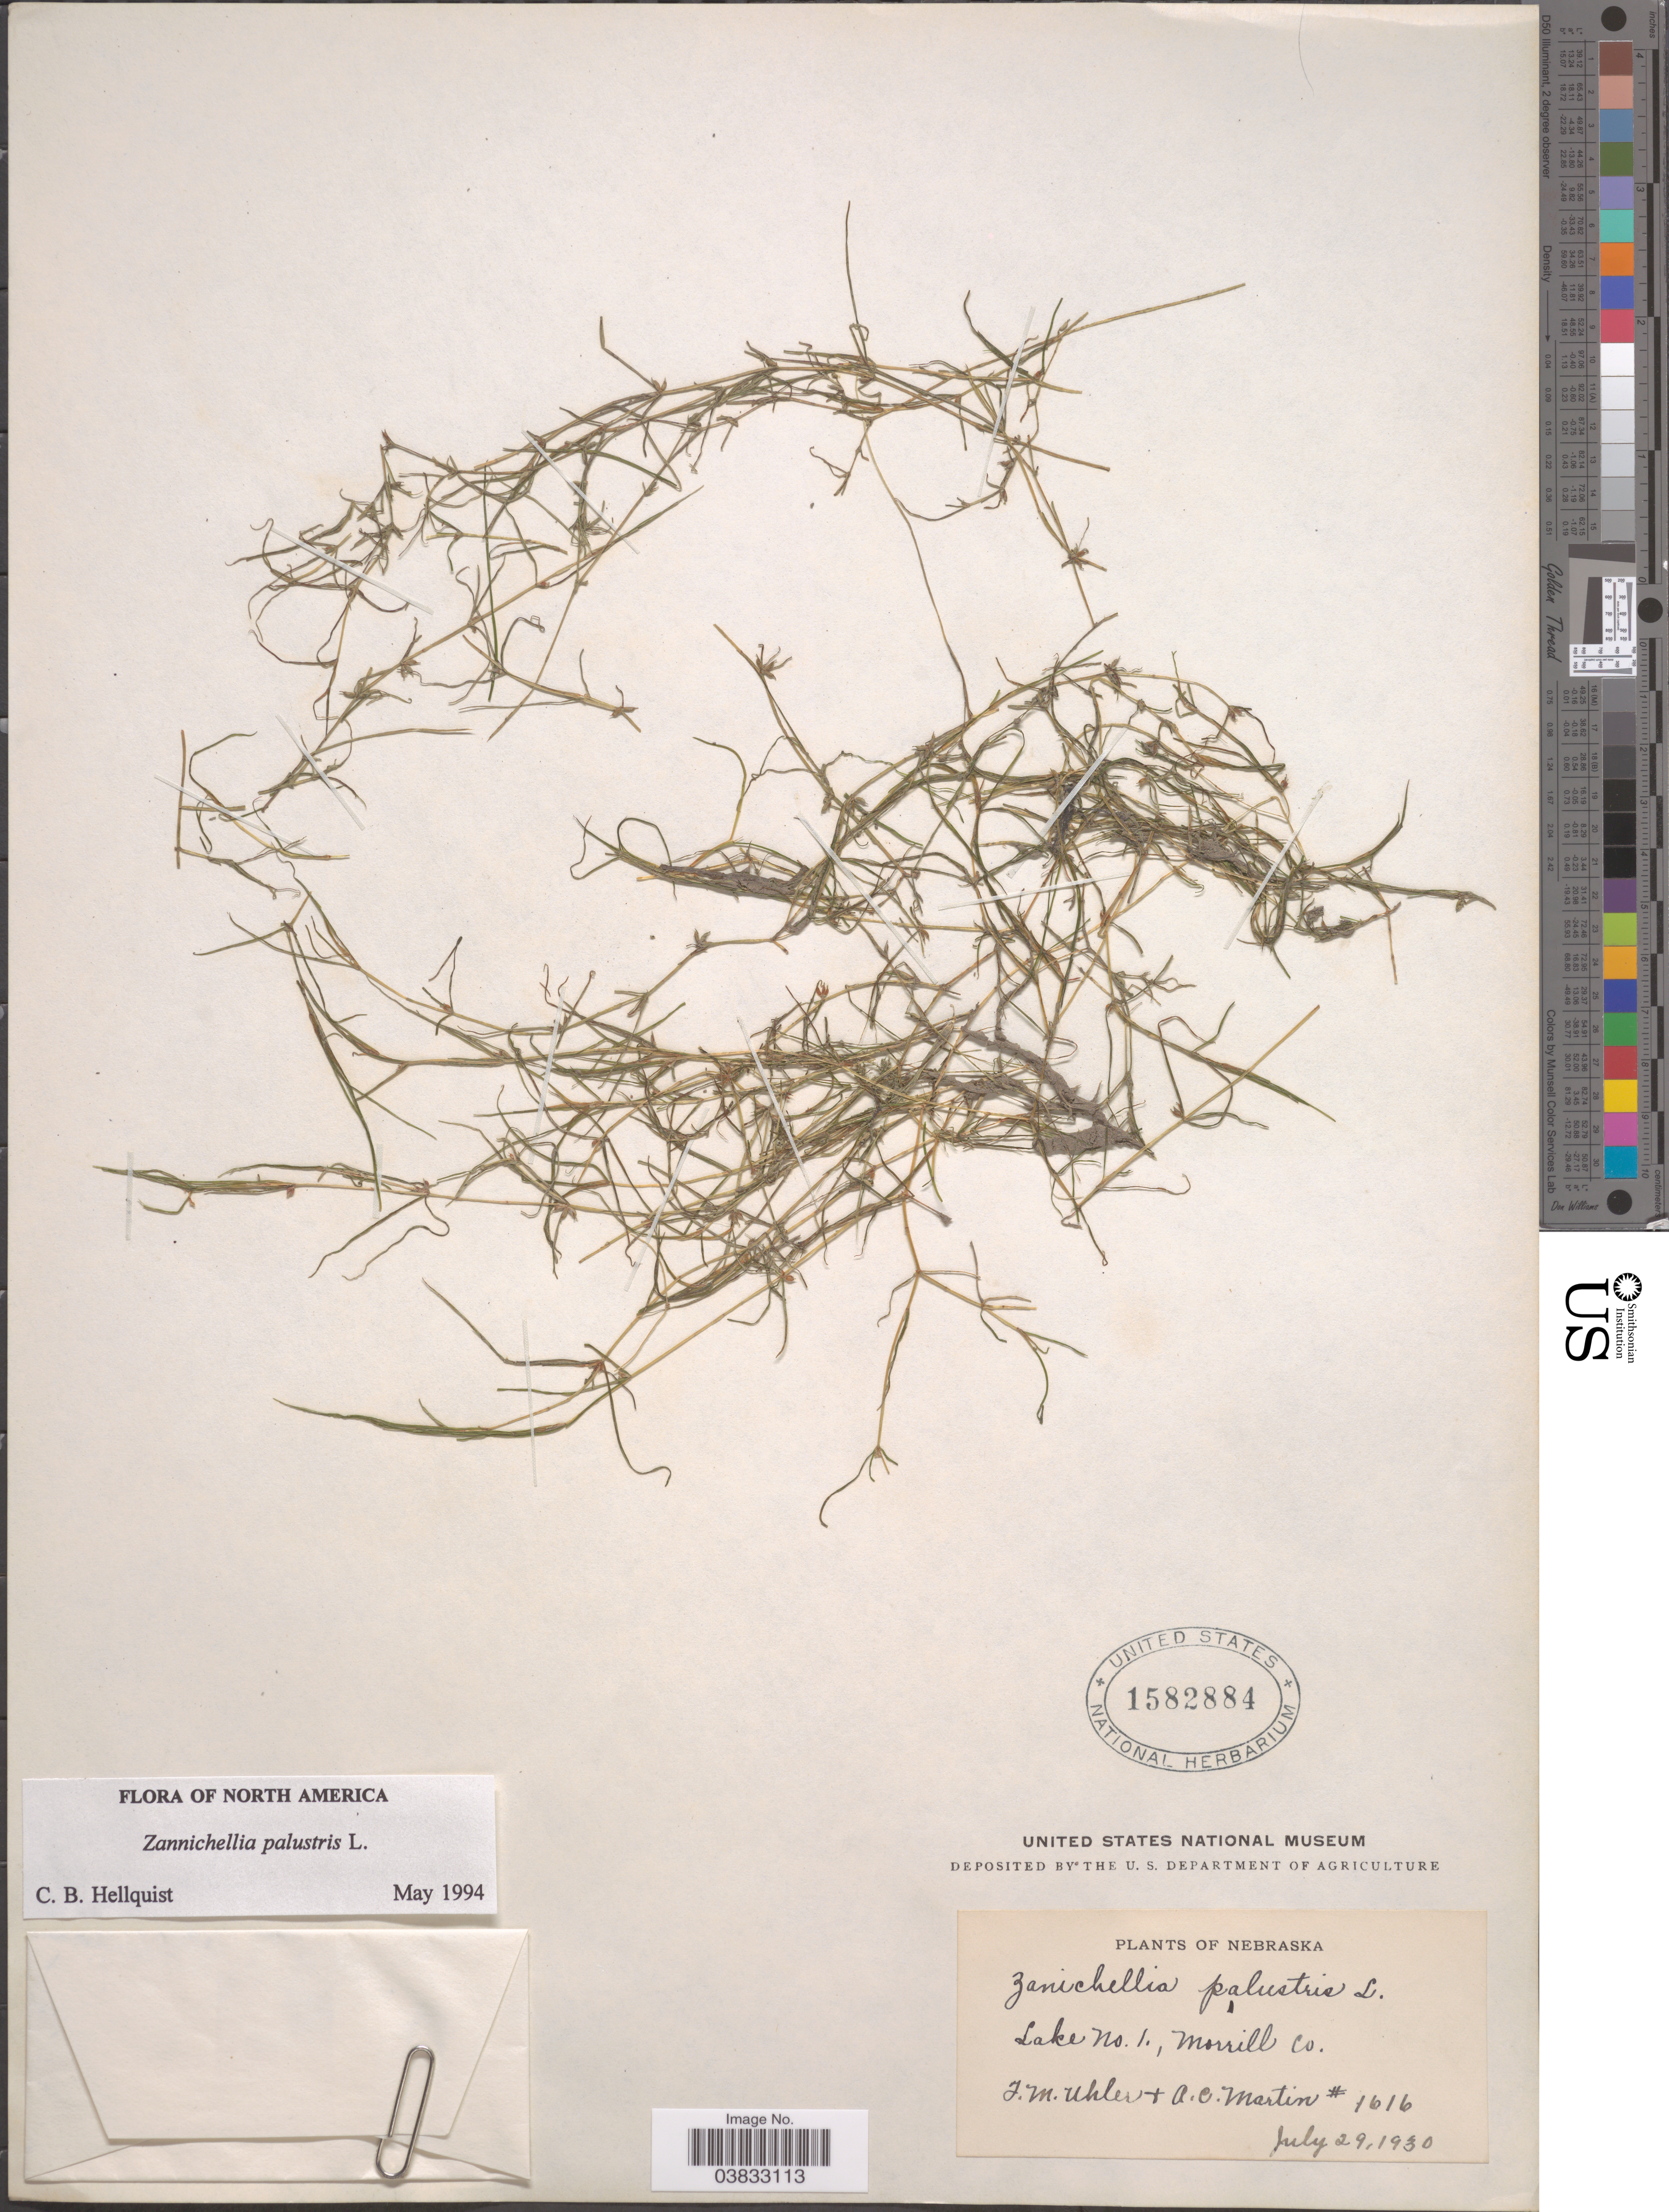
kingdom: Plantae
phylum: Tracheophyta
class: Liliopsida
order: Alismatales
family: Potamogetonaceae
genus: Zannichellia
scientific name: Zannichellia palustris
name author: L.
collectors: F. M. Uhler & A. C. Martin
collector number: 1616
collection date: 1930-07-29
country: United States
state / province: Nebraska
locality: Lake no. 1, Morrill Co.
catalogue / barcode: US 1582884